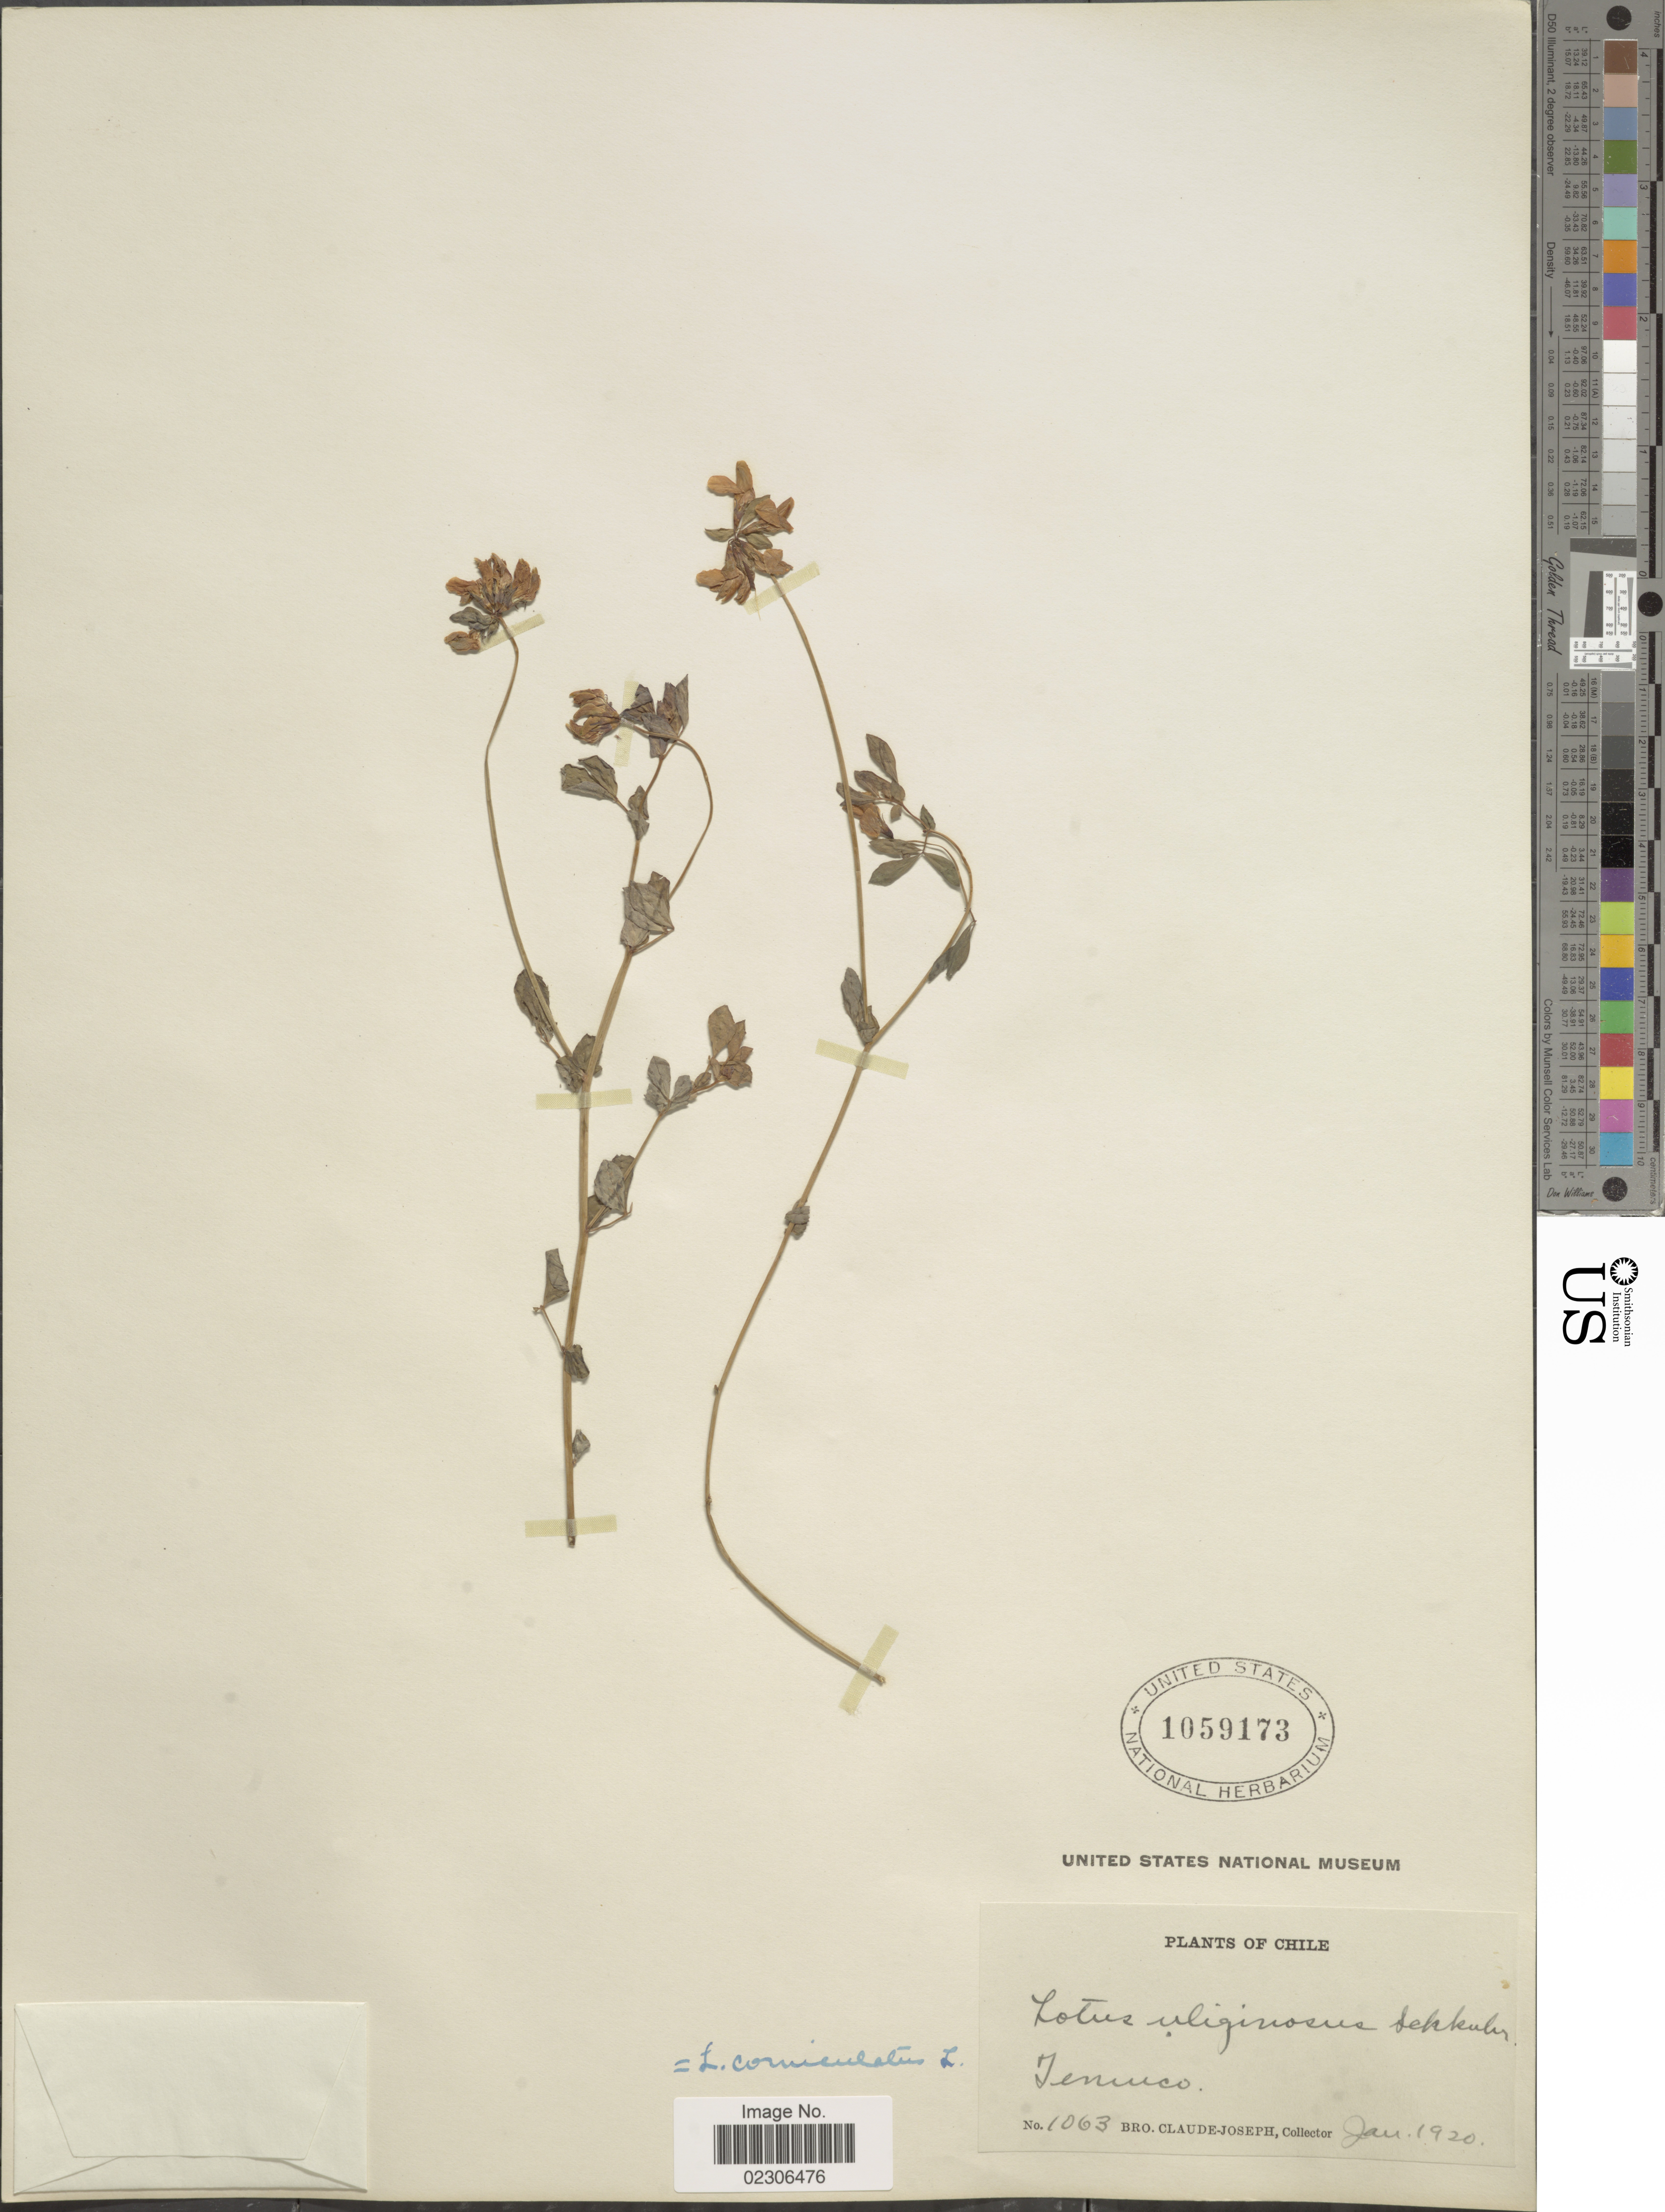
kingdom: Plantae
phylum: Tracheophyta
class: Magnoliopsida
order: Fabales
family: Fabaceae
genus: Lotus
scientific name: Lotus corniculatus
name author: L.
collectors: Bro. Claude-Joseph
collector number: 1063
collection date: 1920-01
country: Chile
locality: Temuco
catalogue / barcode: US 1059173